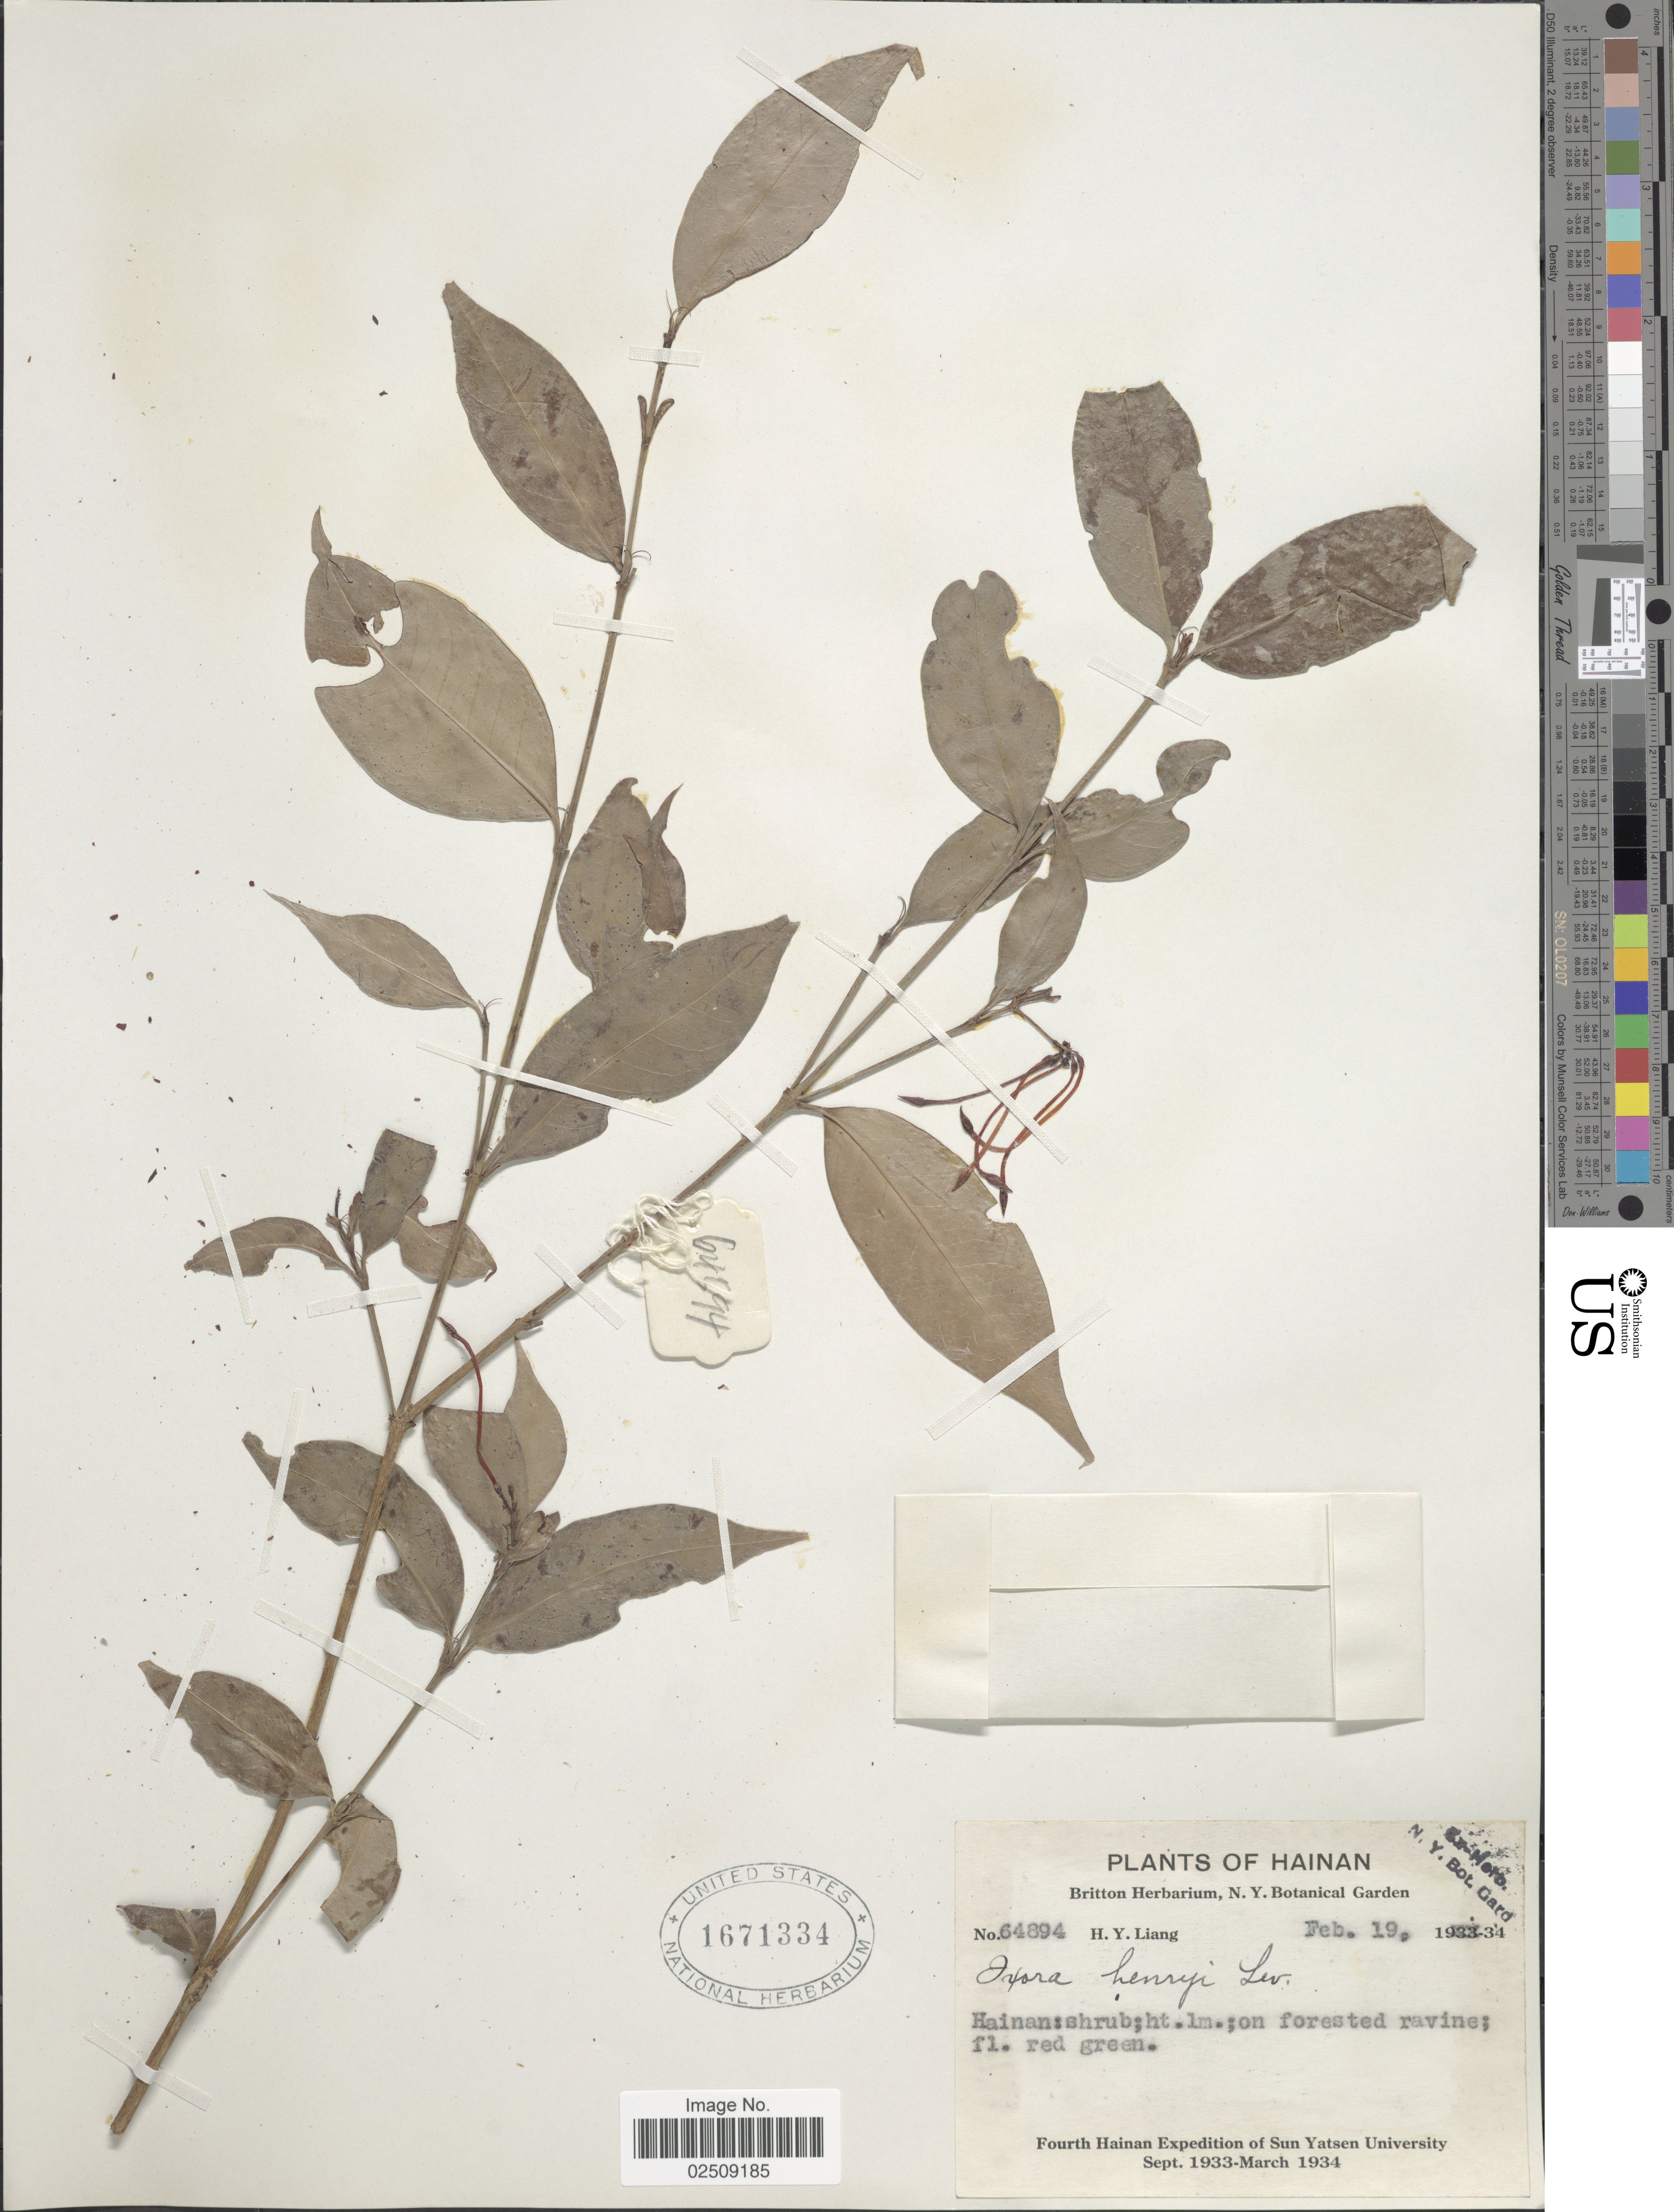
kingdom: Plantae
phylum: Tracheophyta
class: Magnoliopsida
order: Gentianales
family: Rubiaceae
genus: Ixora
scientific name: Ixora henryi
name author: H. Lév.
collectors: H. Y. Liang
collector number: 64894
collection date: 1934-02-19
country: China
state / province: Hainan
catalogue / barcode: US 1671334